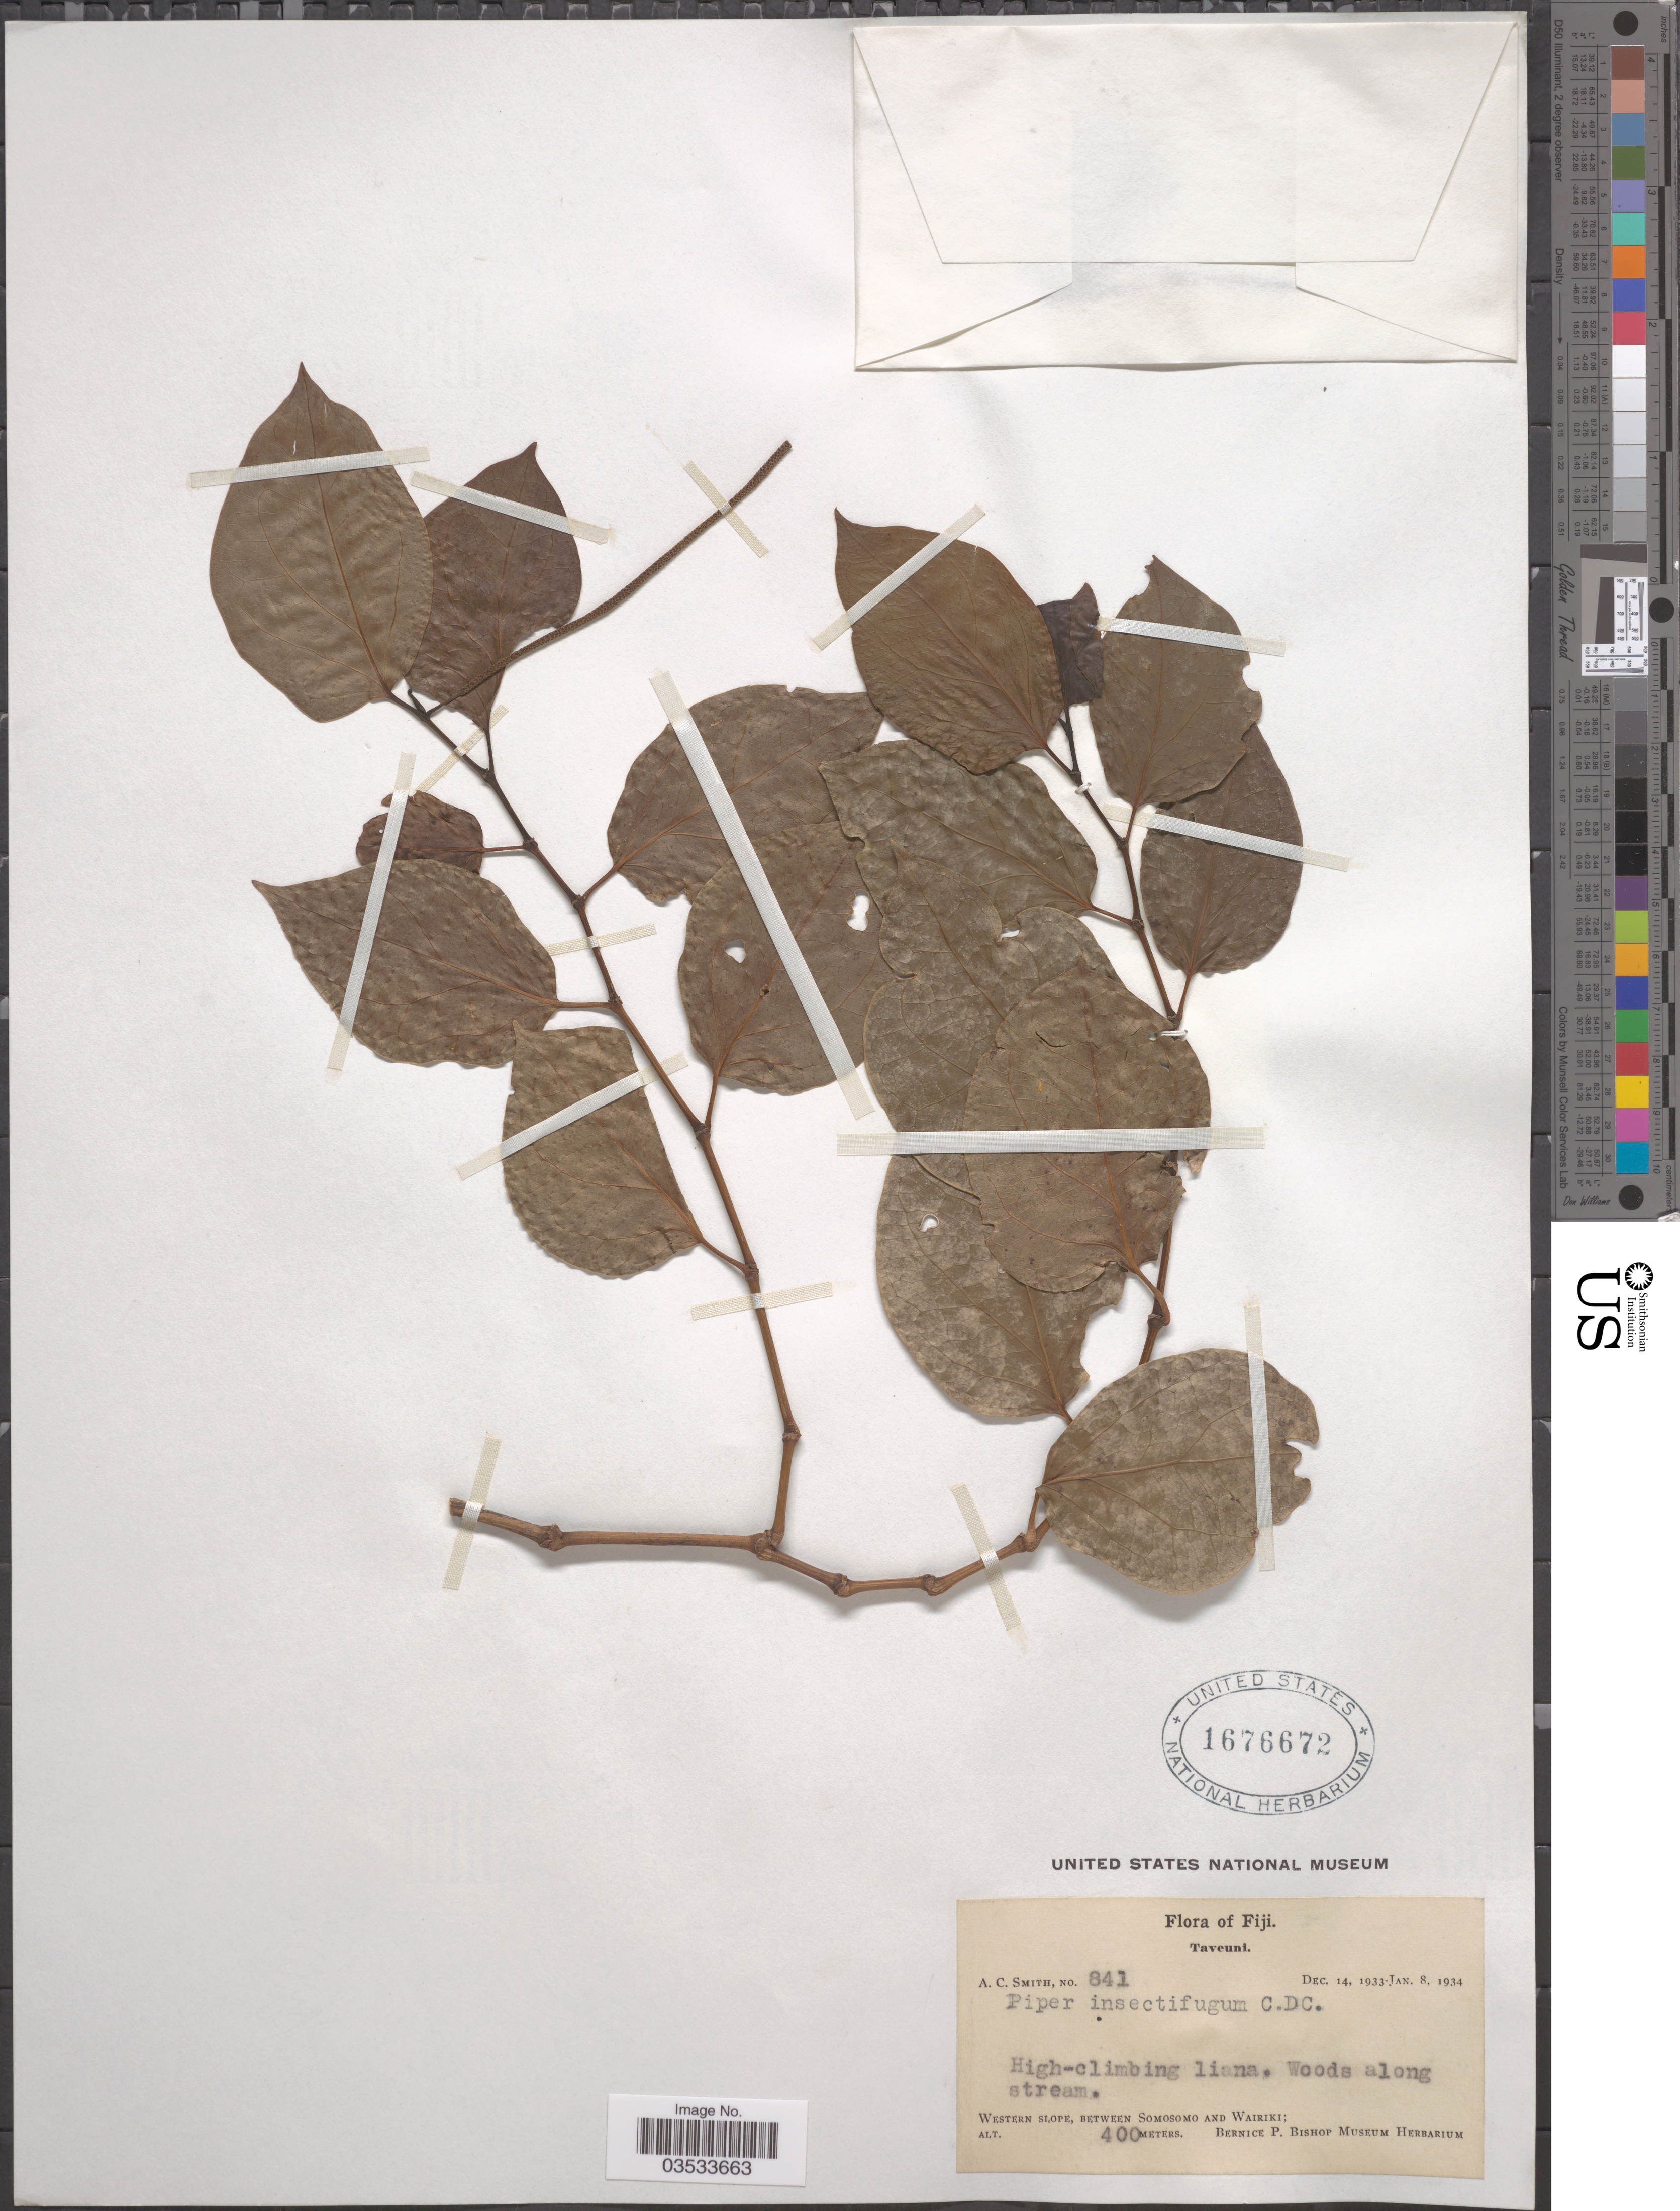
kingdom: Plantae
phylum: Tracheophyta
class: Magnoliopsida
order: Piperales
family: Piperaceae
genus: Piper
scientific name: Piper insectifugum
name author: C. DC.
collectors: A. C. Smith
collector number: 841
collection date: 1933-12-14/1934-01-08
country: Fiji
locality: Taveuni. Western slope, between Somosomo and Wairiki.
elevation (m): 400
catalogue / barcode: US 1676672